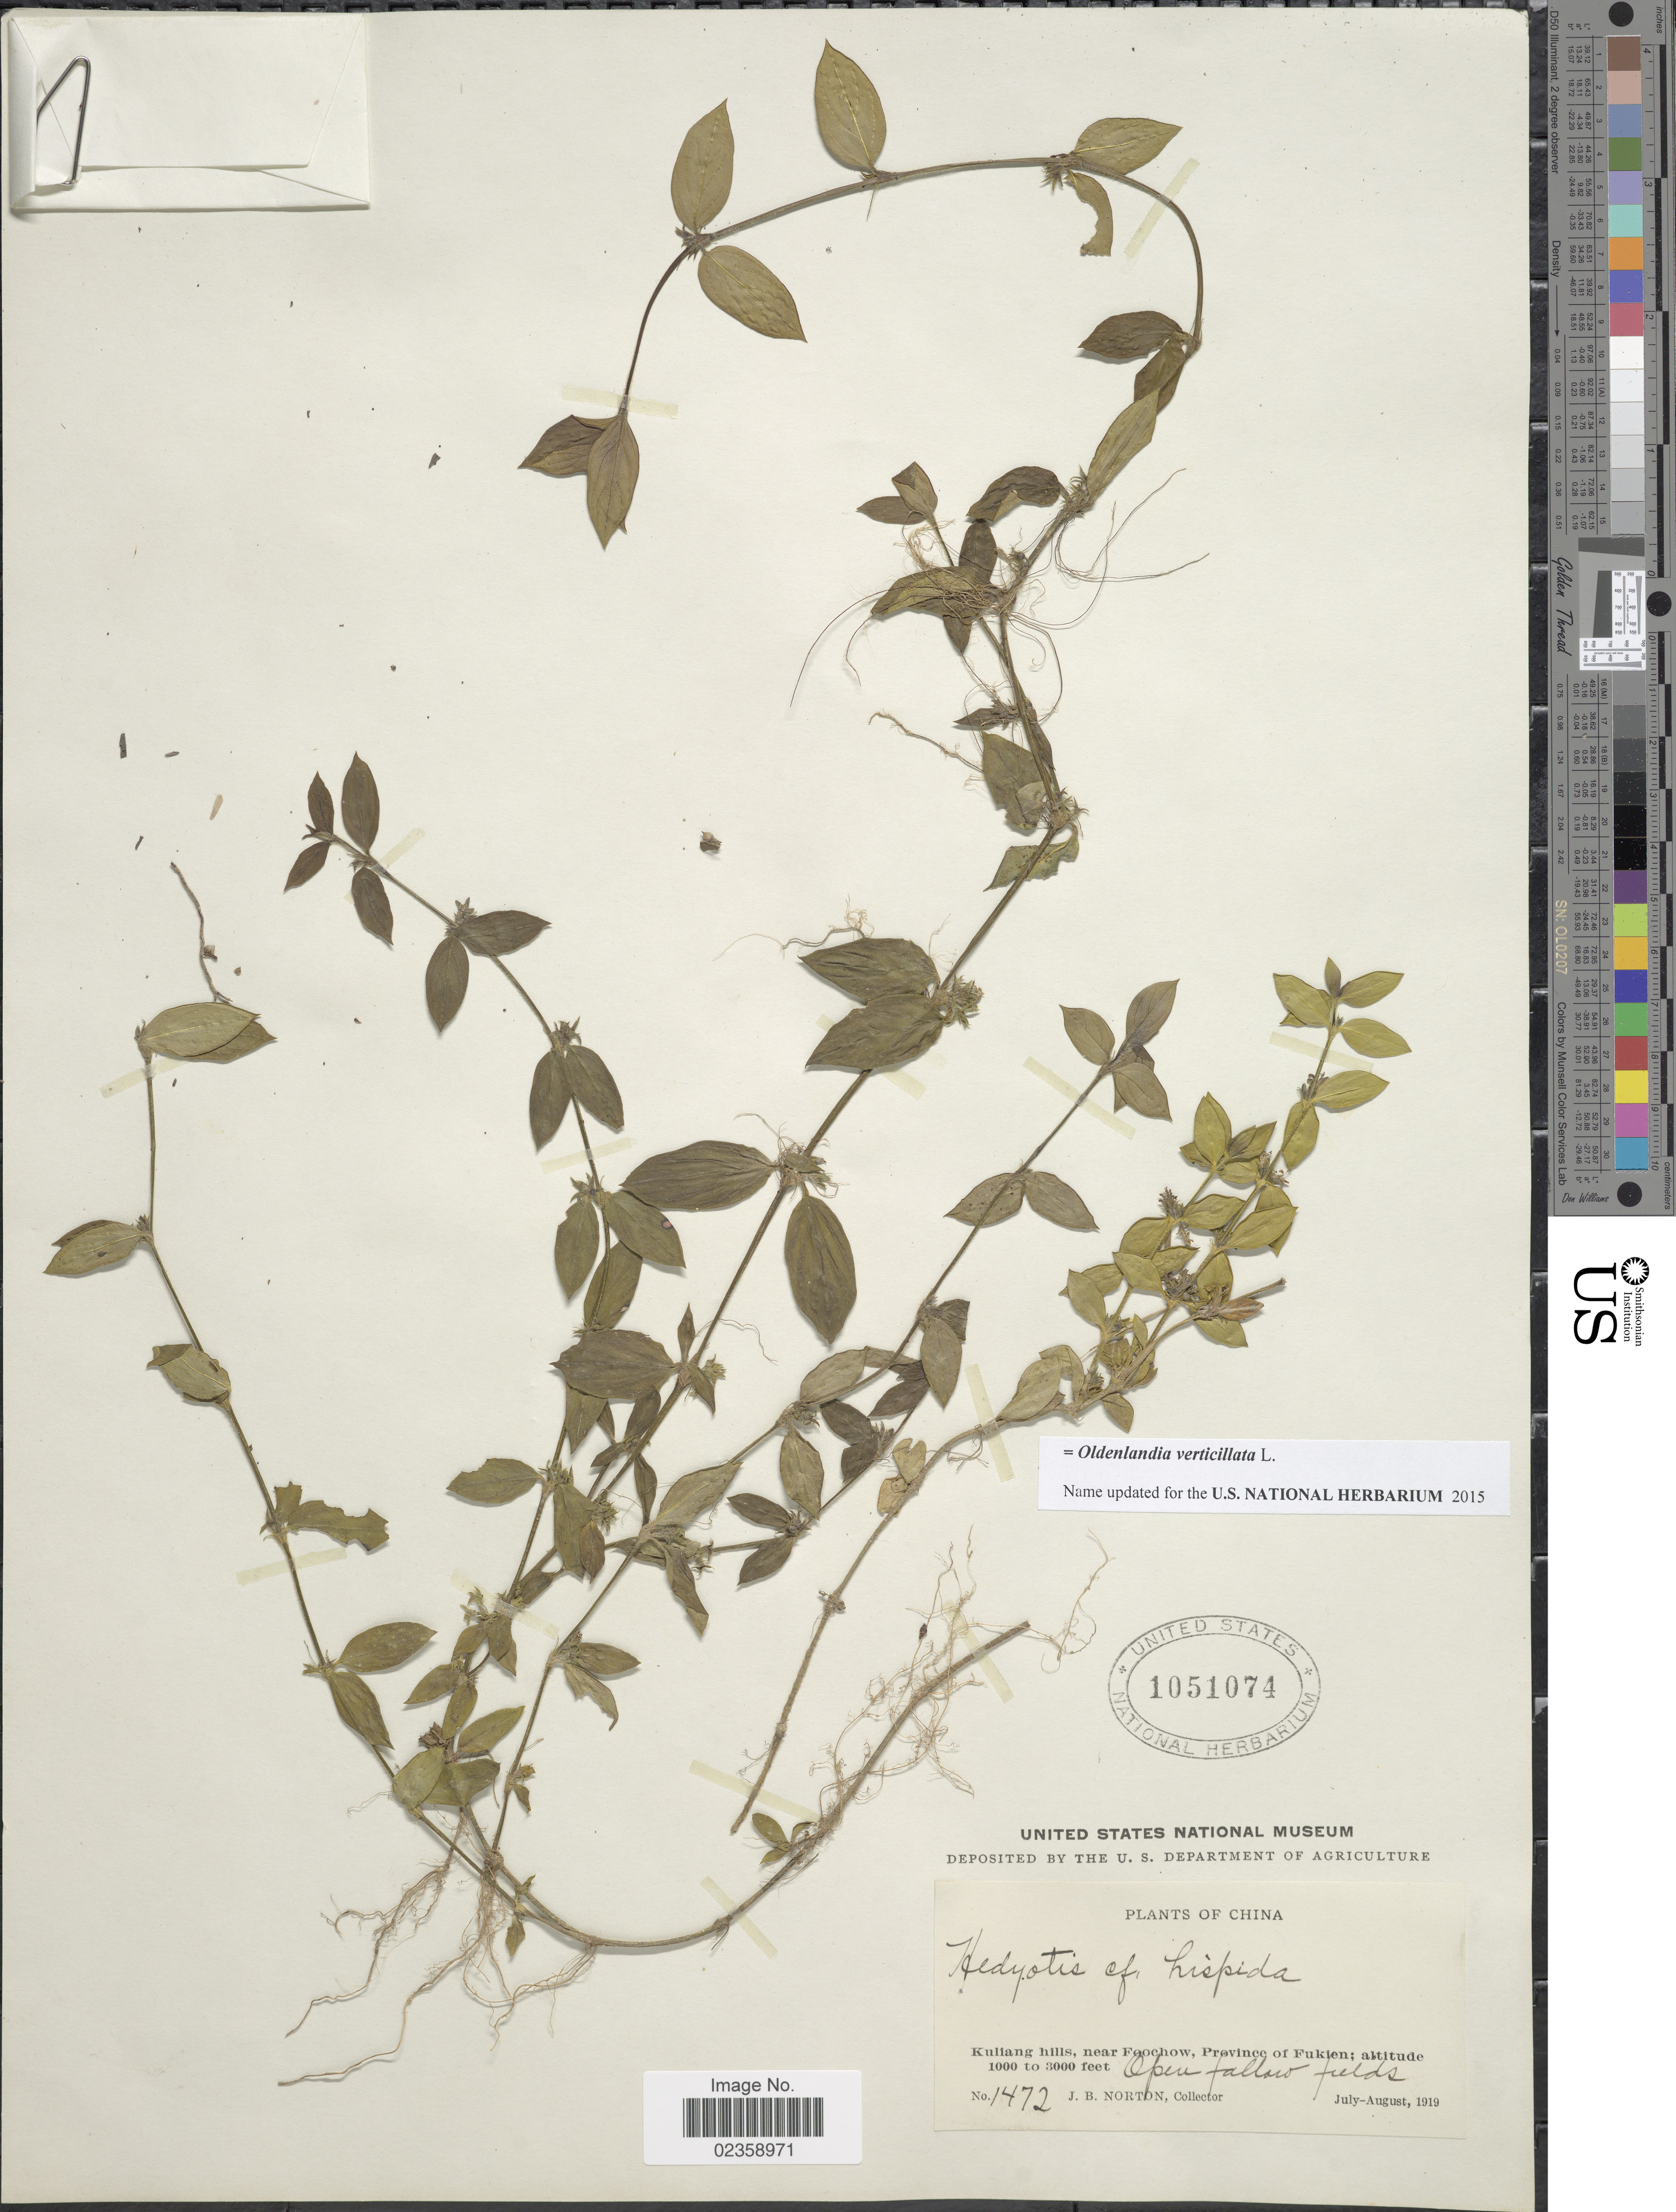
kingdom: Plantae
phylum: Tracheophyta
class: Magnoliopsida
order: Gentianales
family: Rubiaceae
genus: Oldenlandia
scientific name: Oldenlandia verticillata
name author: L.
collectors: J. B. Norton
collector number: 1472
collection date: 1919-07/1919-08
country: China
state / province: Fujian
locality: Kuliang hills, near Foochow, Province of Fukien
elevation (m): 305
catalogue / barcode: US 1051074